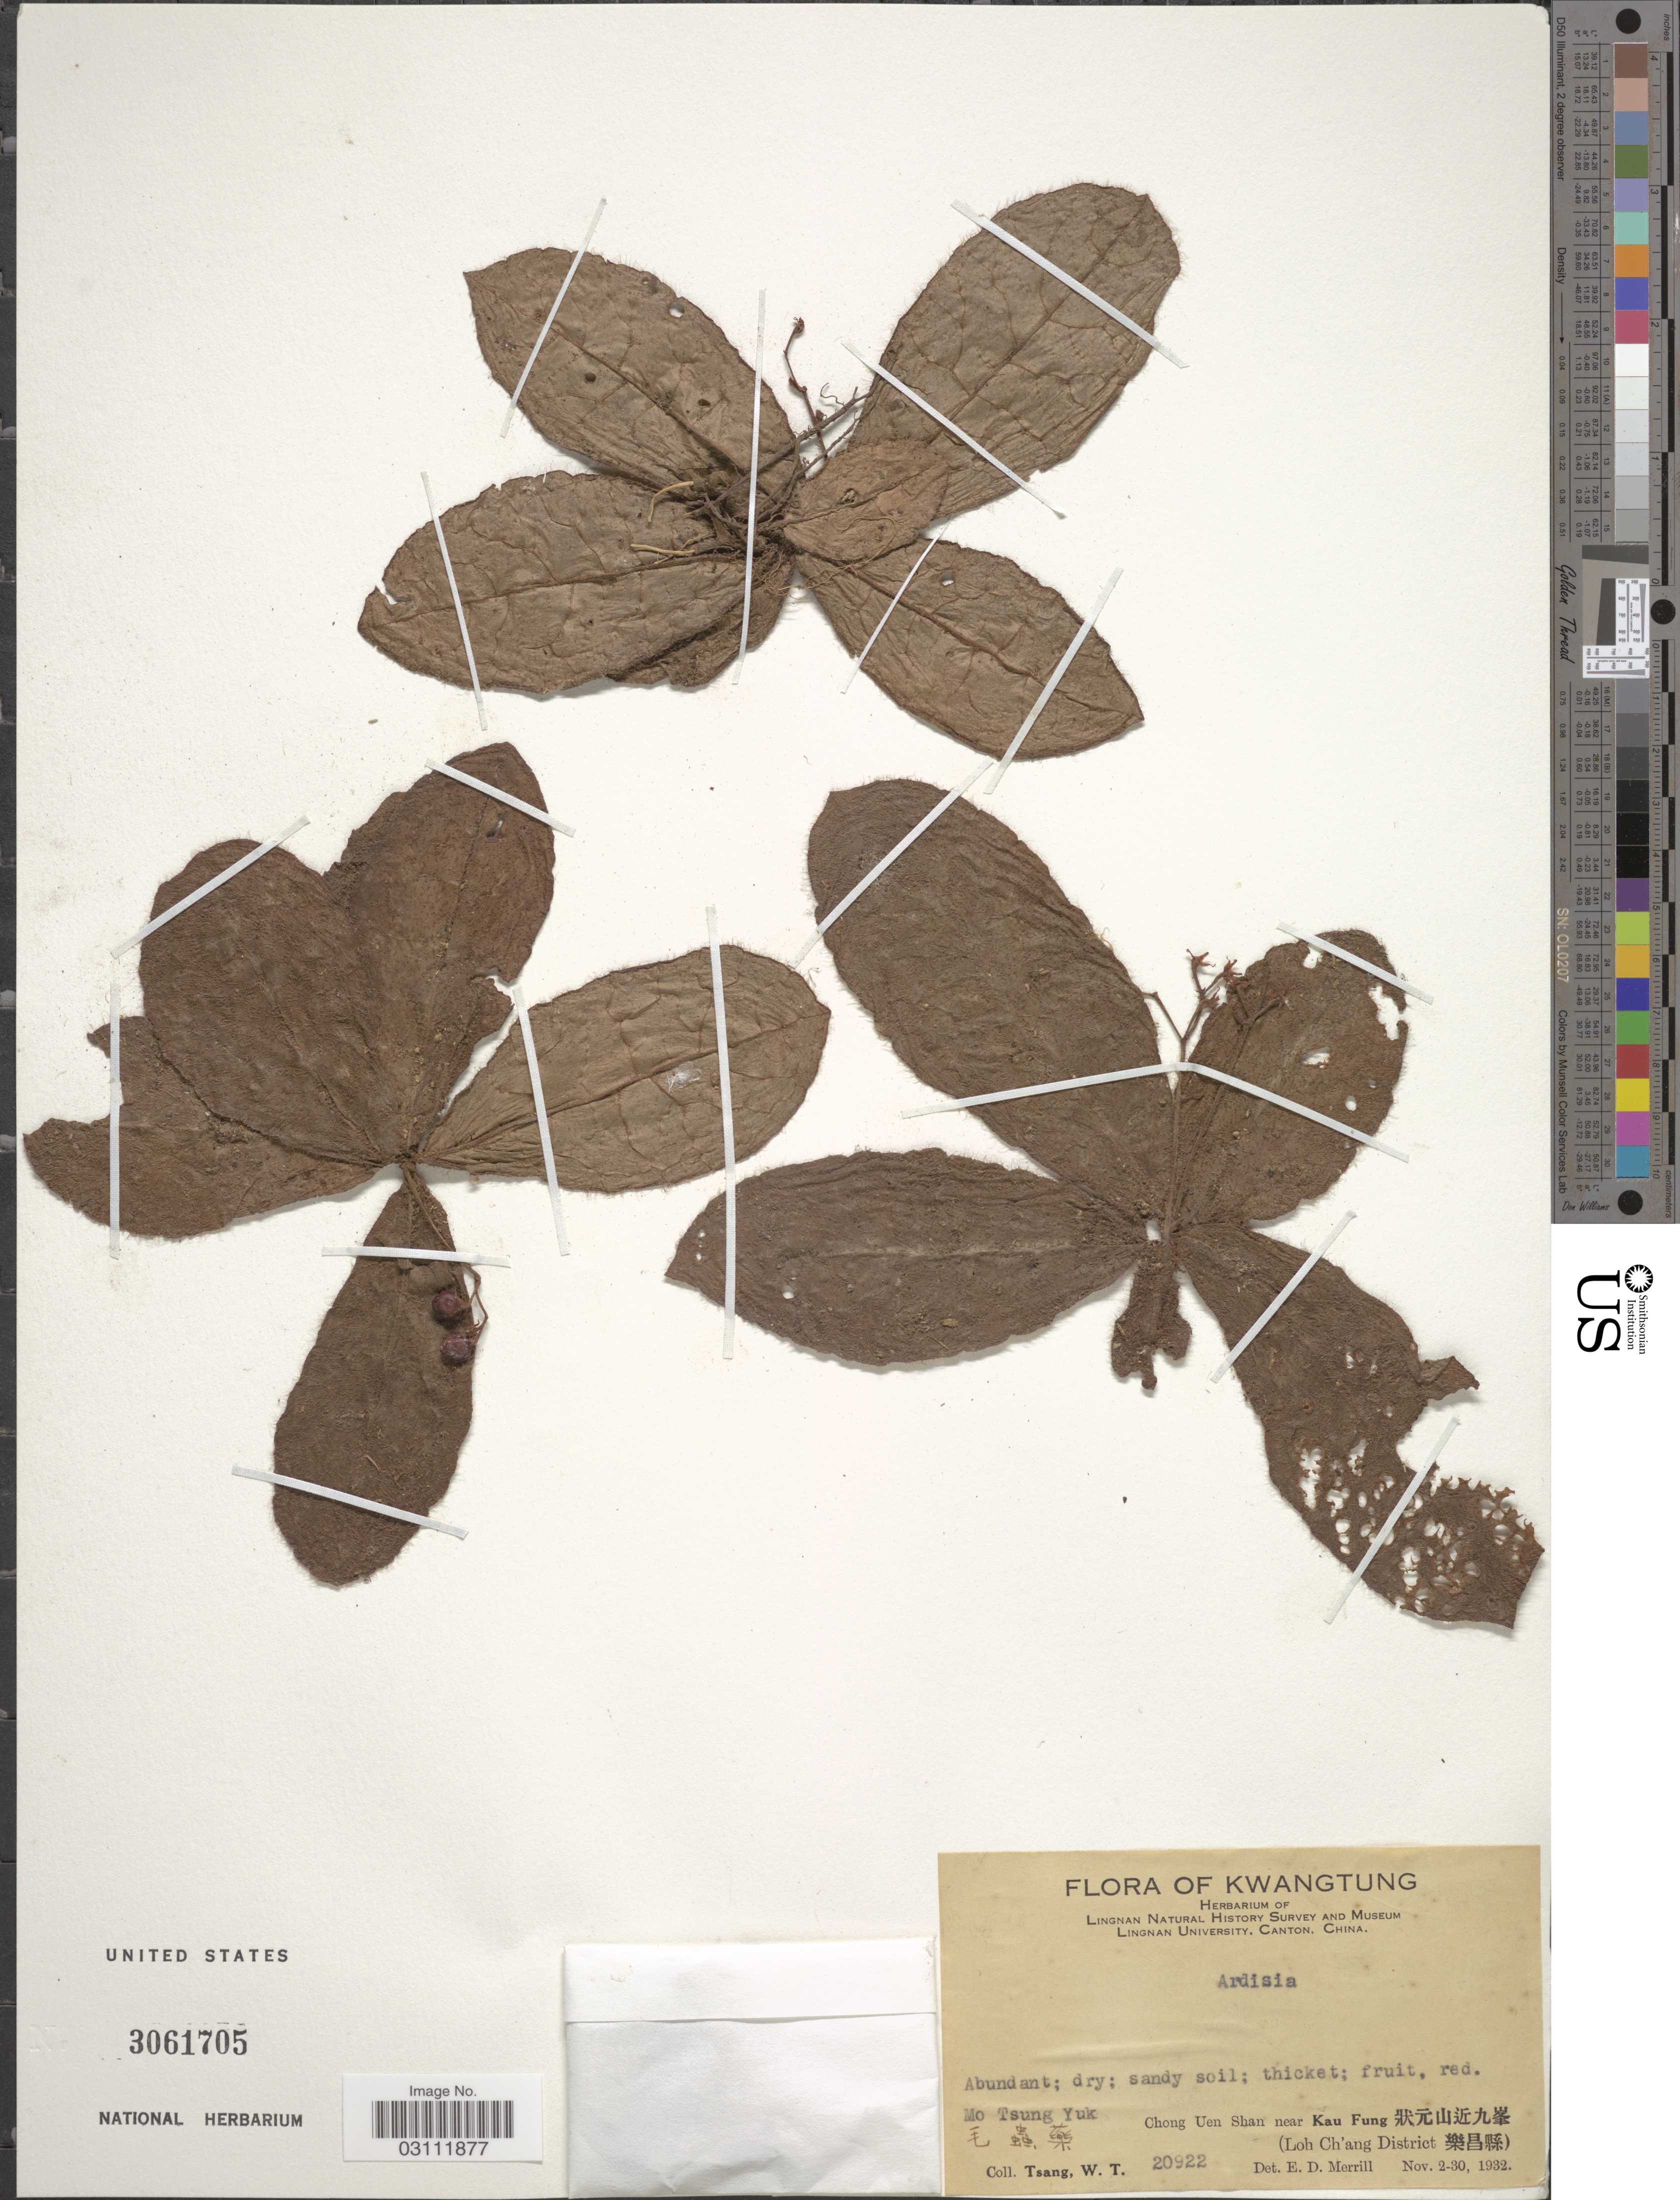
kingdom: Plantae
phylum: Tracheophyta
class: Magnoliopsida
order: Ericales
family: Primulaceae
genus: Ardisia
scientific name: Ardisia primulifolia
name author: Gardner & Champ.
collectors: W. T. Tsang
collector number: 20922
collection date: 1932-11-02/1932-11-30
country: China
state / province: Guangdong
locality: Kwangtung. Mo Tsung Yuk. Chong Uen Shan near Kau Fung. (Loh Ch'ang District).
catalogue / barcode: US 3061705